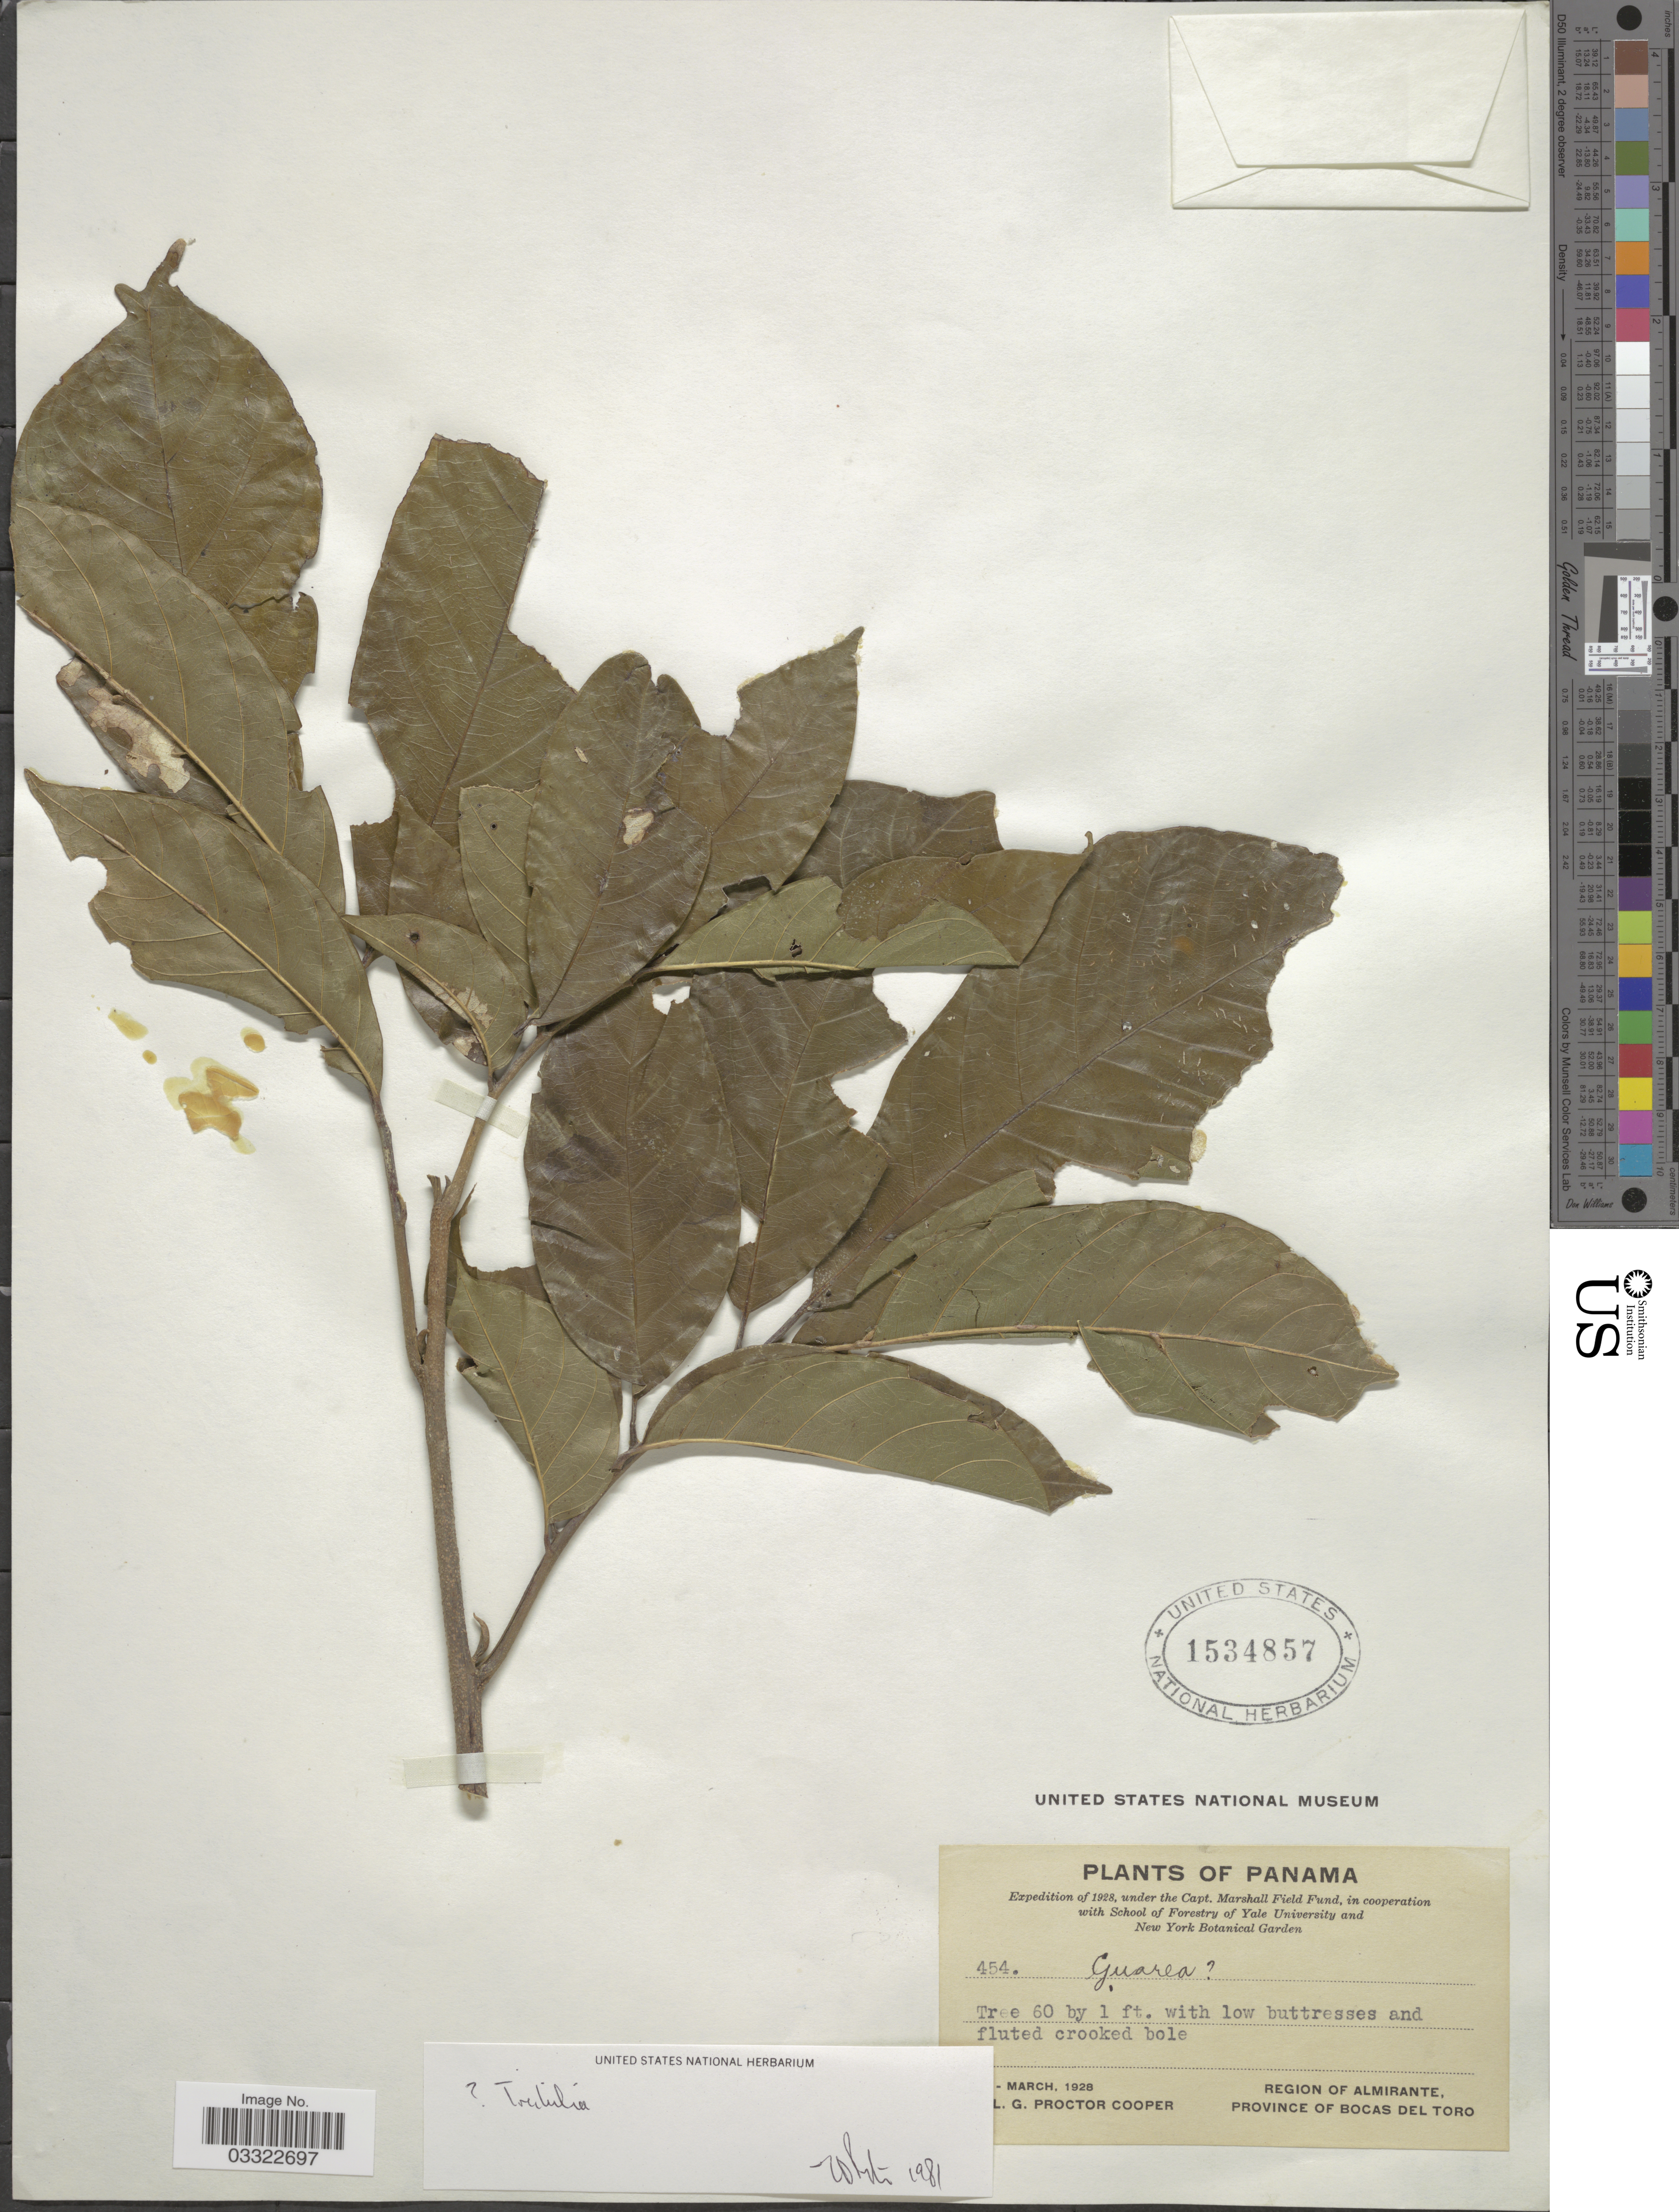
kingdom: Plantae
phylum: Tracheophyta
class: Magnoliopsida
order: Sapindales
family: Meliaceae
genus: Trichilia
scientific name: Trichilia sp.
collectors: L. Proctor Cooper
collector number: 454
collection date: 1928-03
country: Panama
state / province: Bocas del Toro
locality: Region of Almirante.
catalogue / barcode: US 1534857